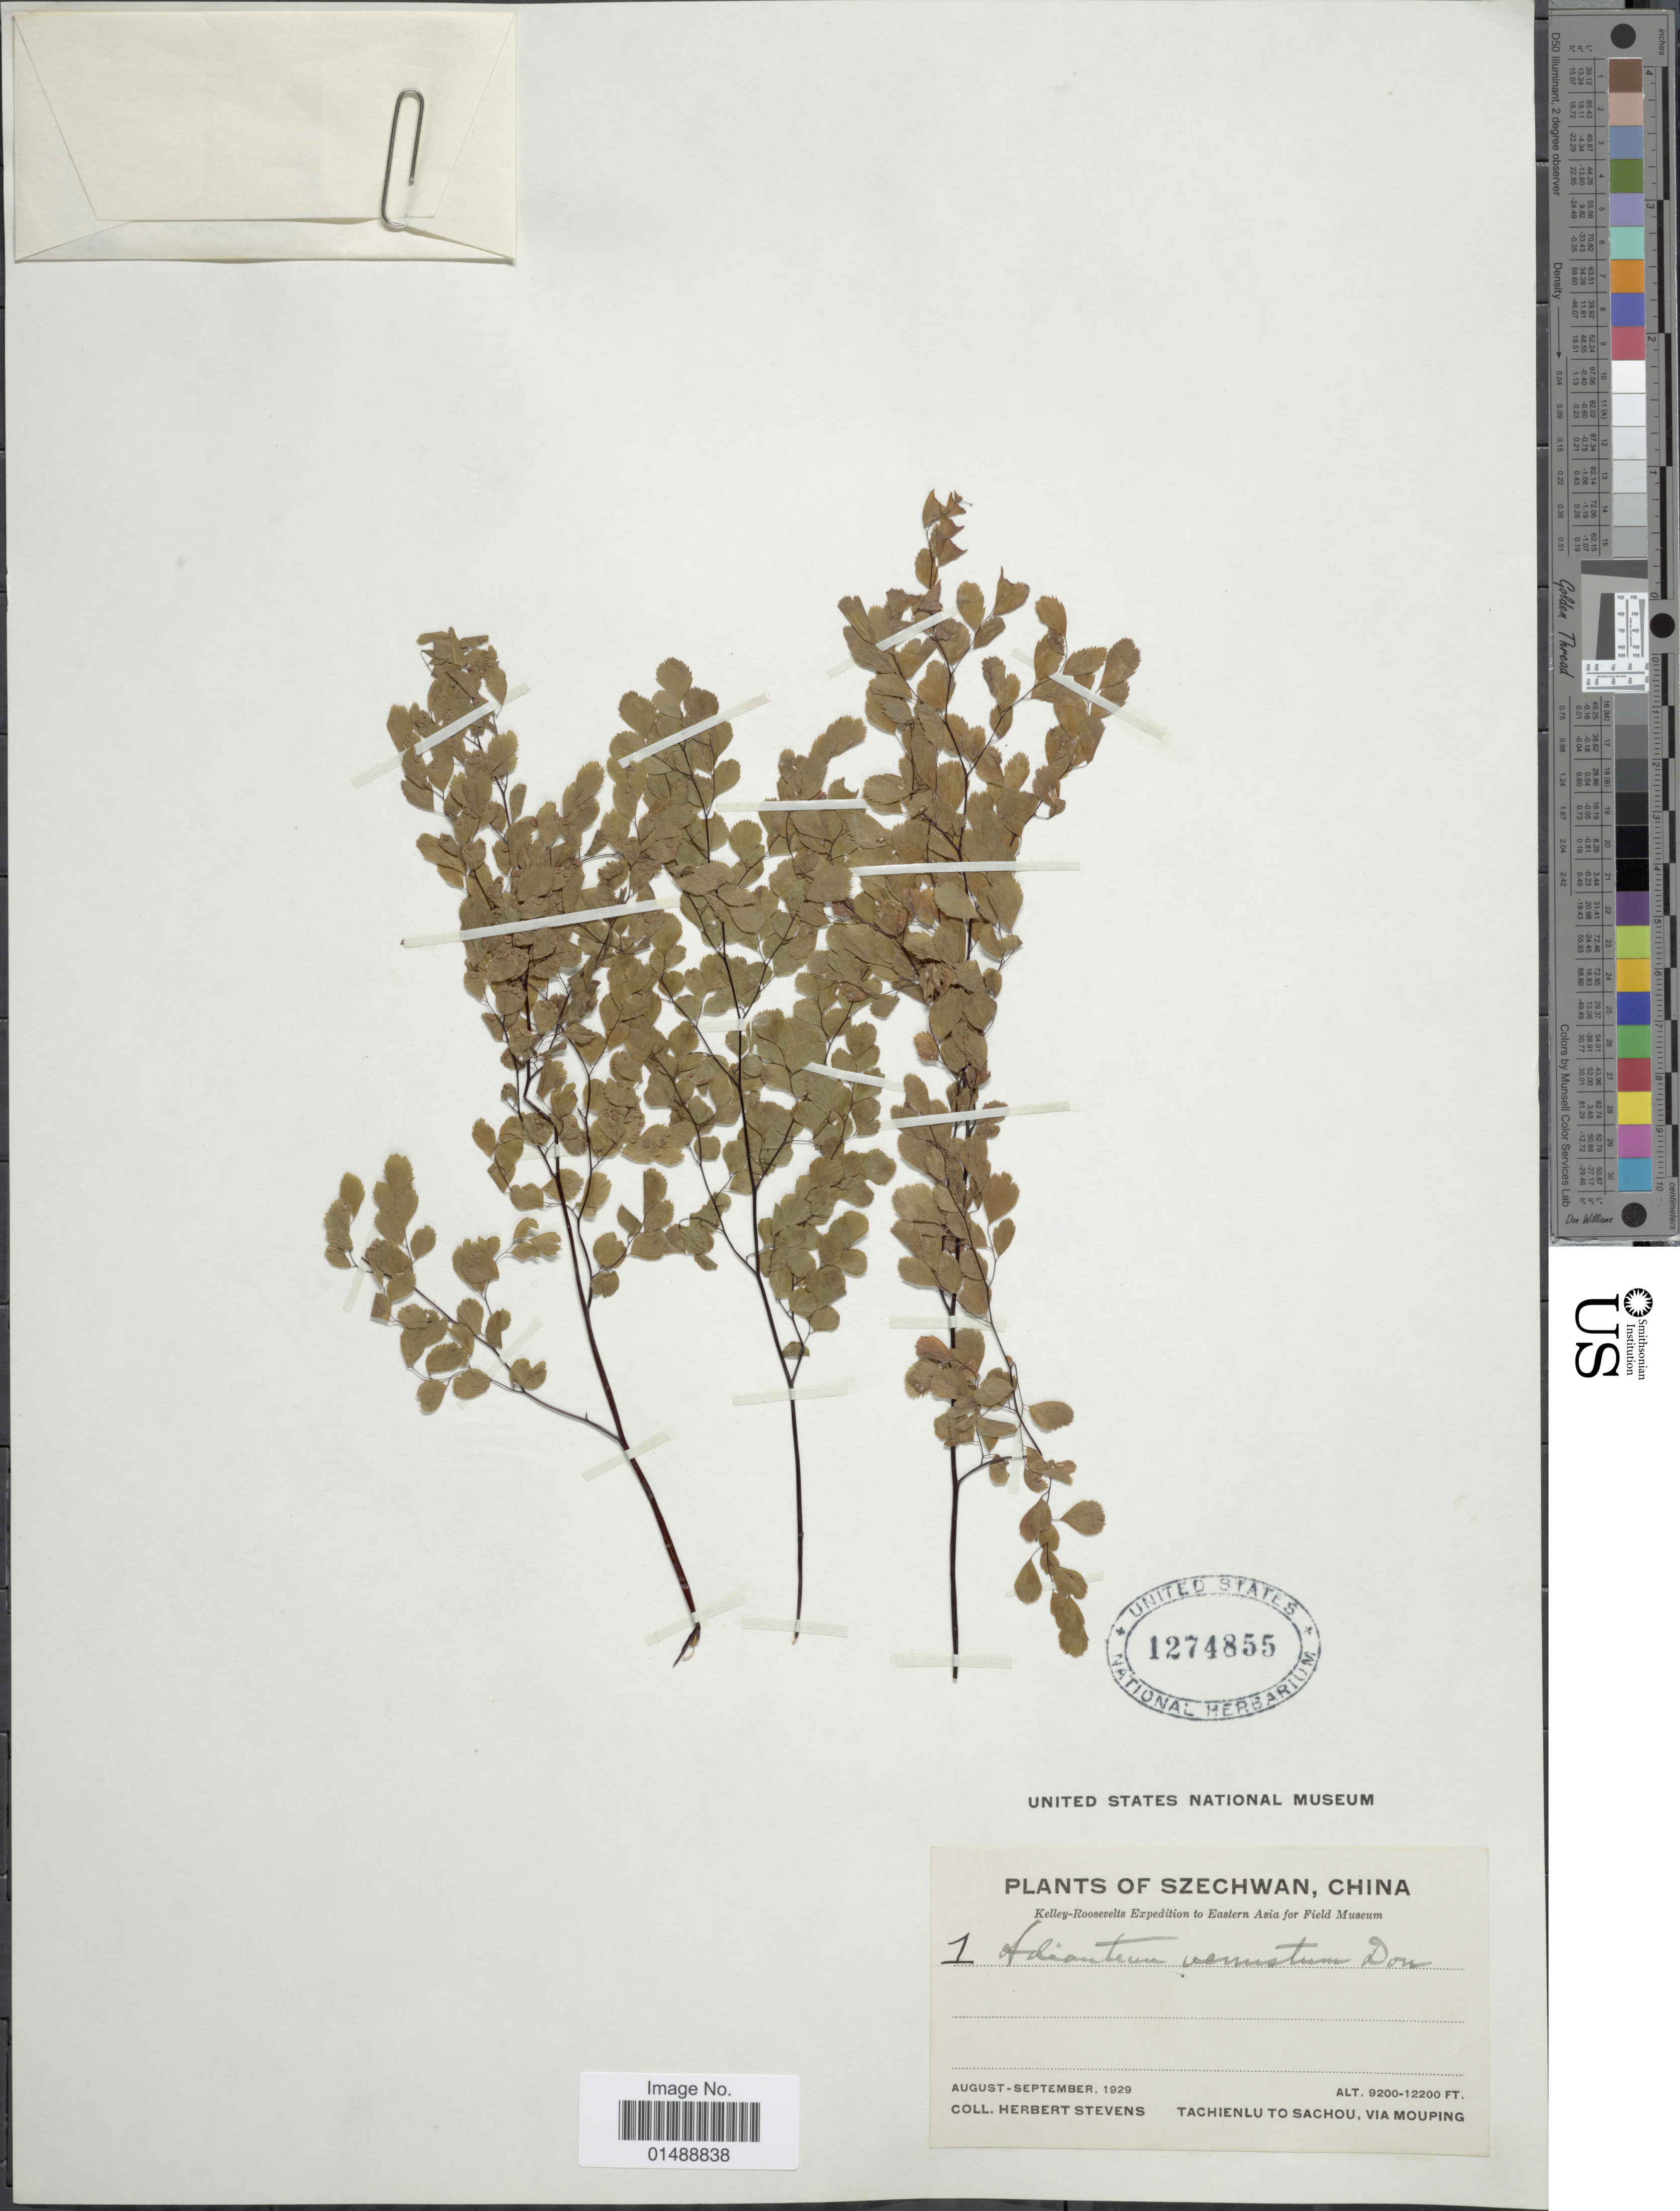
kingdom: Plantae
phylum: Tracheophyta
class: Polypodiopsida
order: Polypodiales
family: Pteridaceae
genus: Adiantum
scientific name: Adiantum venustum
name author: D. Don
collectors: H. Stevens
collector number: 1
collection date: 1929-08/1929-09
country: China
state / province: Sichuan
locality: Szechwan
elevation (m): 2804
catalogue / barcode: US 1274855